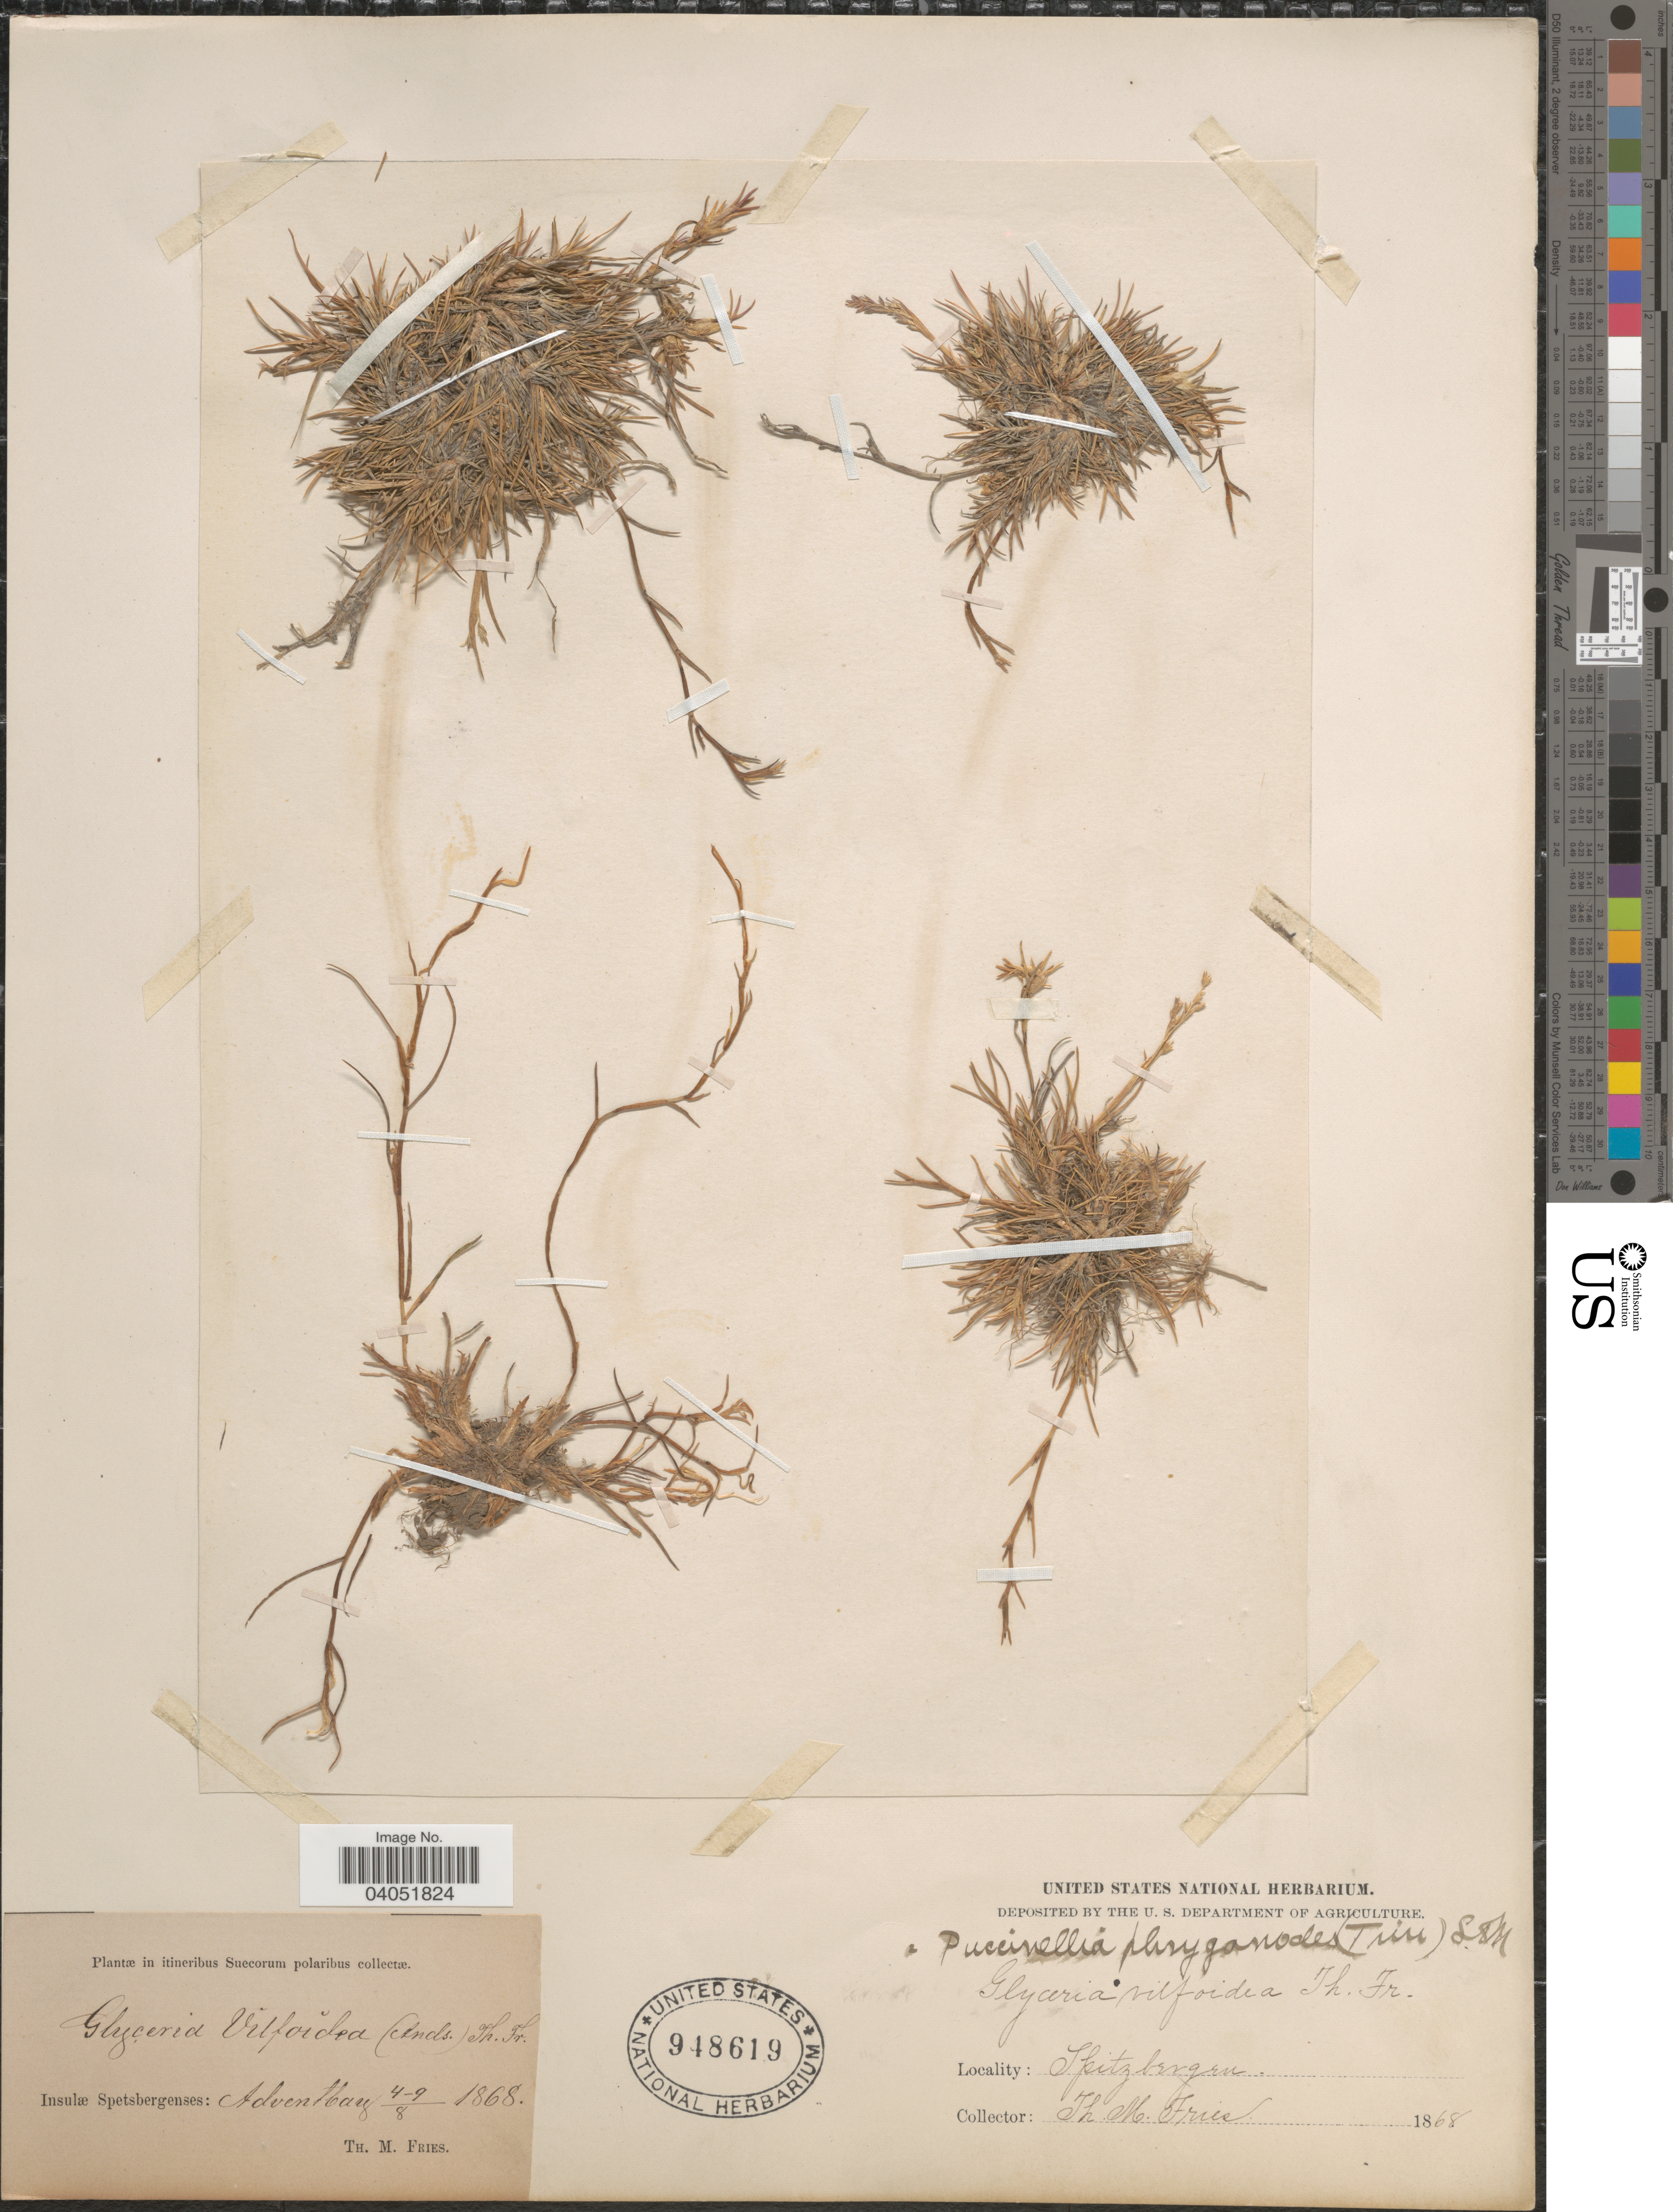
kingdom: Plantae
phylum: Tracheophyta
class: Liliopsida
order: Poales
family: Poaceae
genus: Puccinellia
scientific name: Puccinellia phryganodes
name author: (Trin.) Scribn. & Merr.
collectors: T. Fries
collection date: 1868-08-04/1868-08-09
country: Norway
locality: Itineribus Suecorum polaribus. Insulæ Spetsbergenses: Adventbay. Spitzbergen.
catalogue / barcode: US 948619